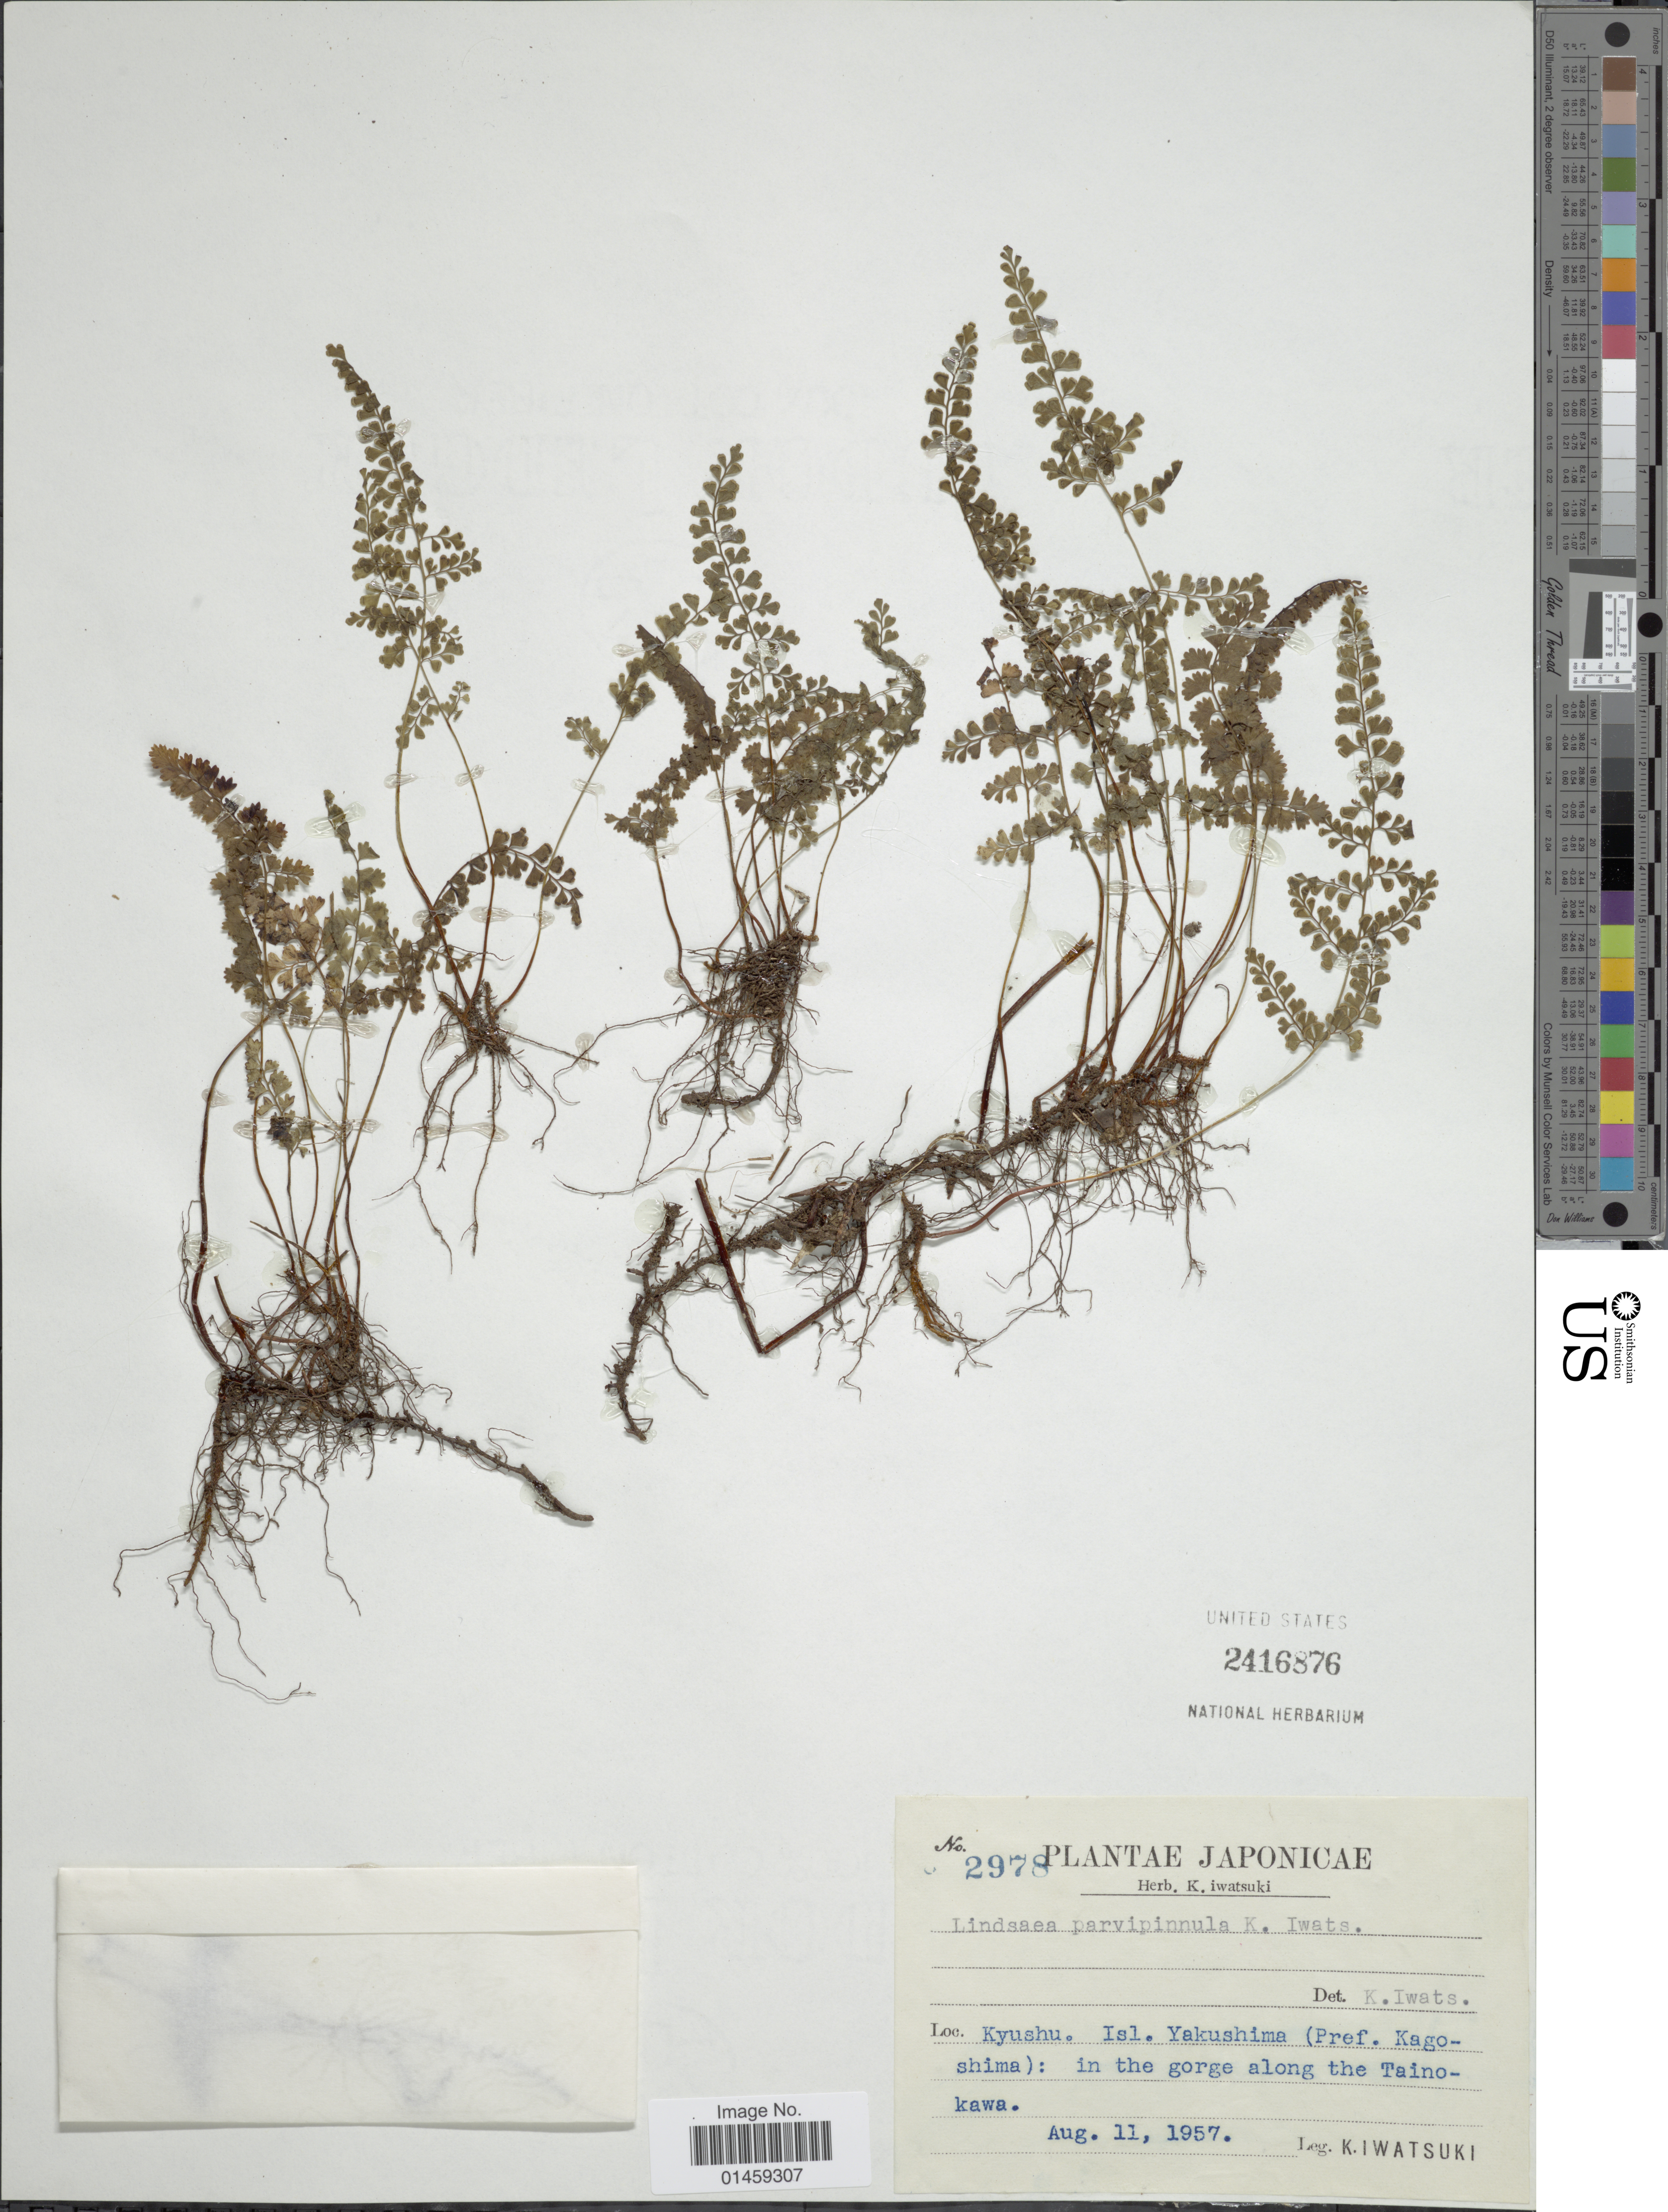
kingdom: Plantae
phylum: Tracheophyta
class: Polypodiopsida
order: Polypodiales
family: Lindsaeaceae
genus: Lindsaea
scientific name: Lindsaea parvipinnula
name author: K. Iwats.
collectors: K. Iwatsuki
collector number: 2978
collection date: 1957-08-11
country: Japan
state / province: Kagosima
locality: Japonicae. Kyushu. Isl. Yakushima (Pref. Kagosgima): in the gorge along the Tainokawa.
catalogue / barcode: US 2416876